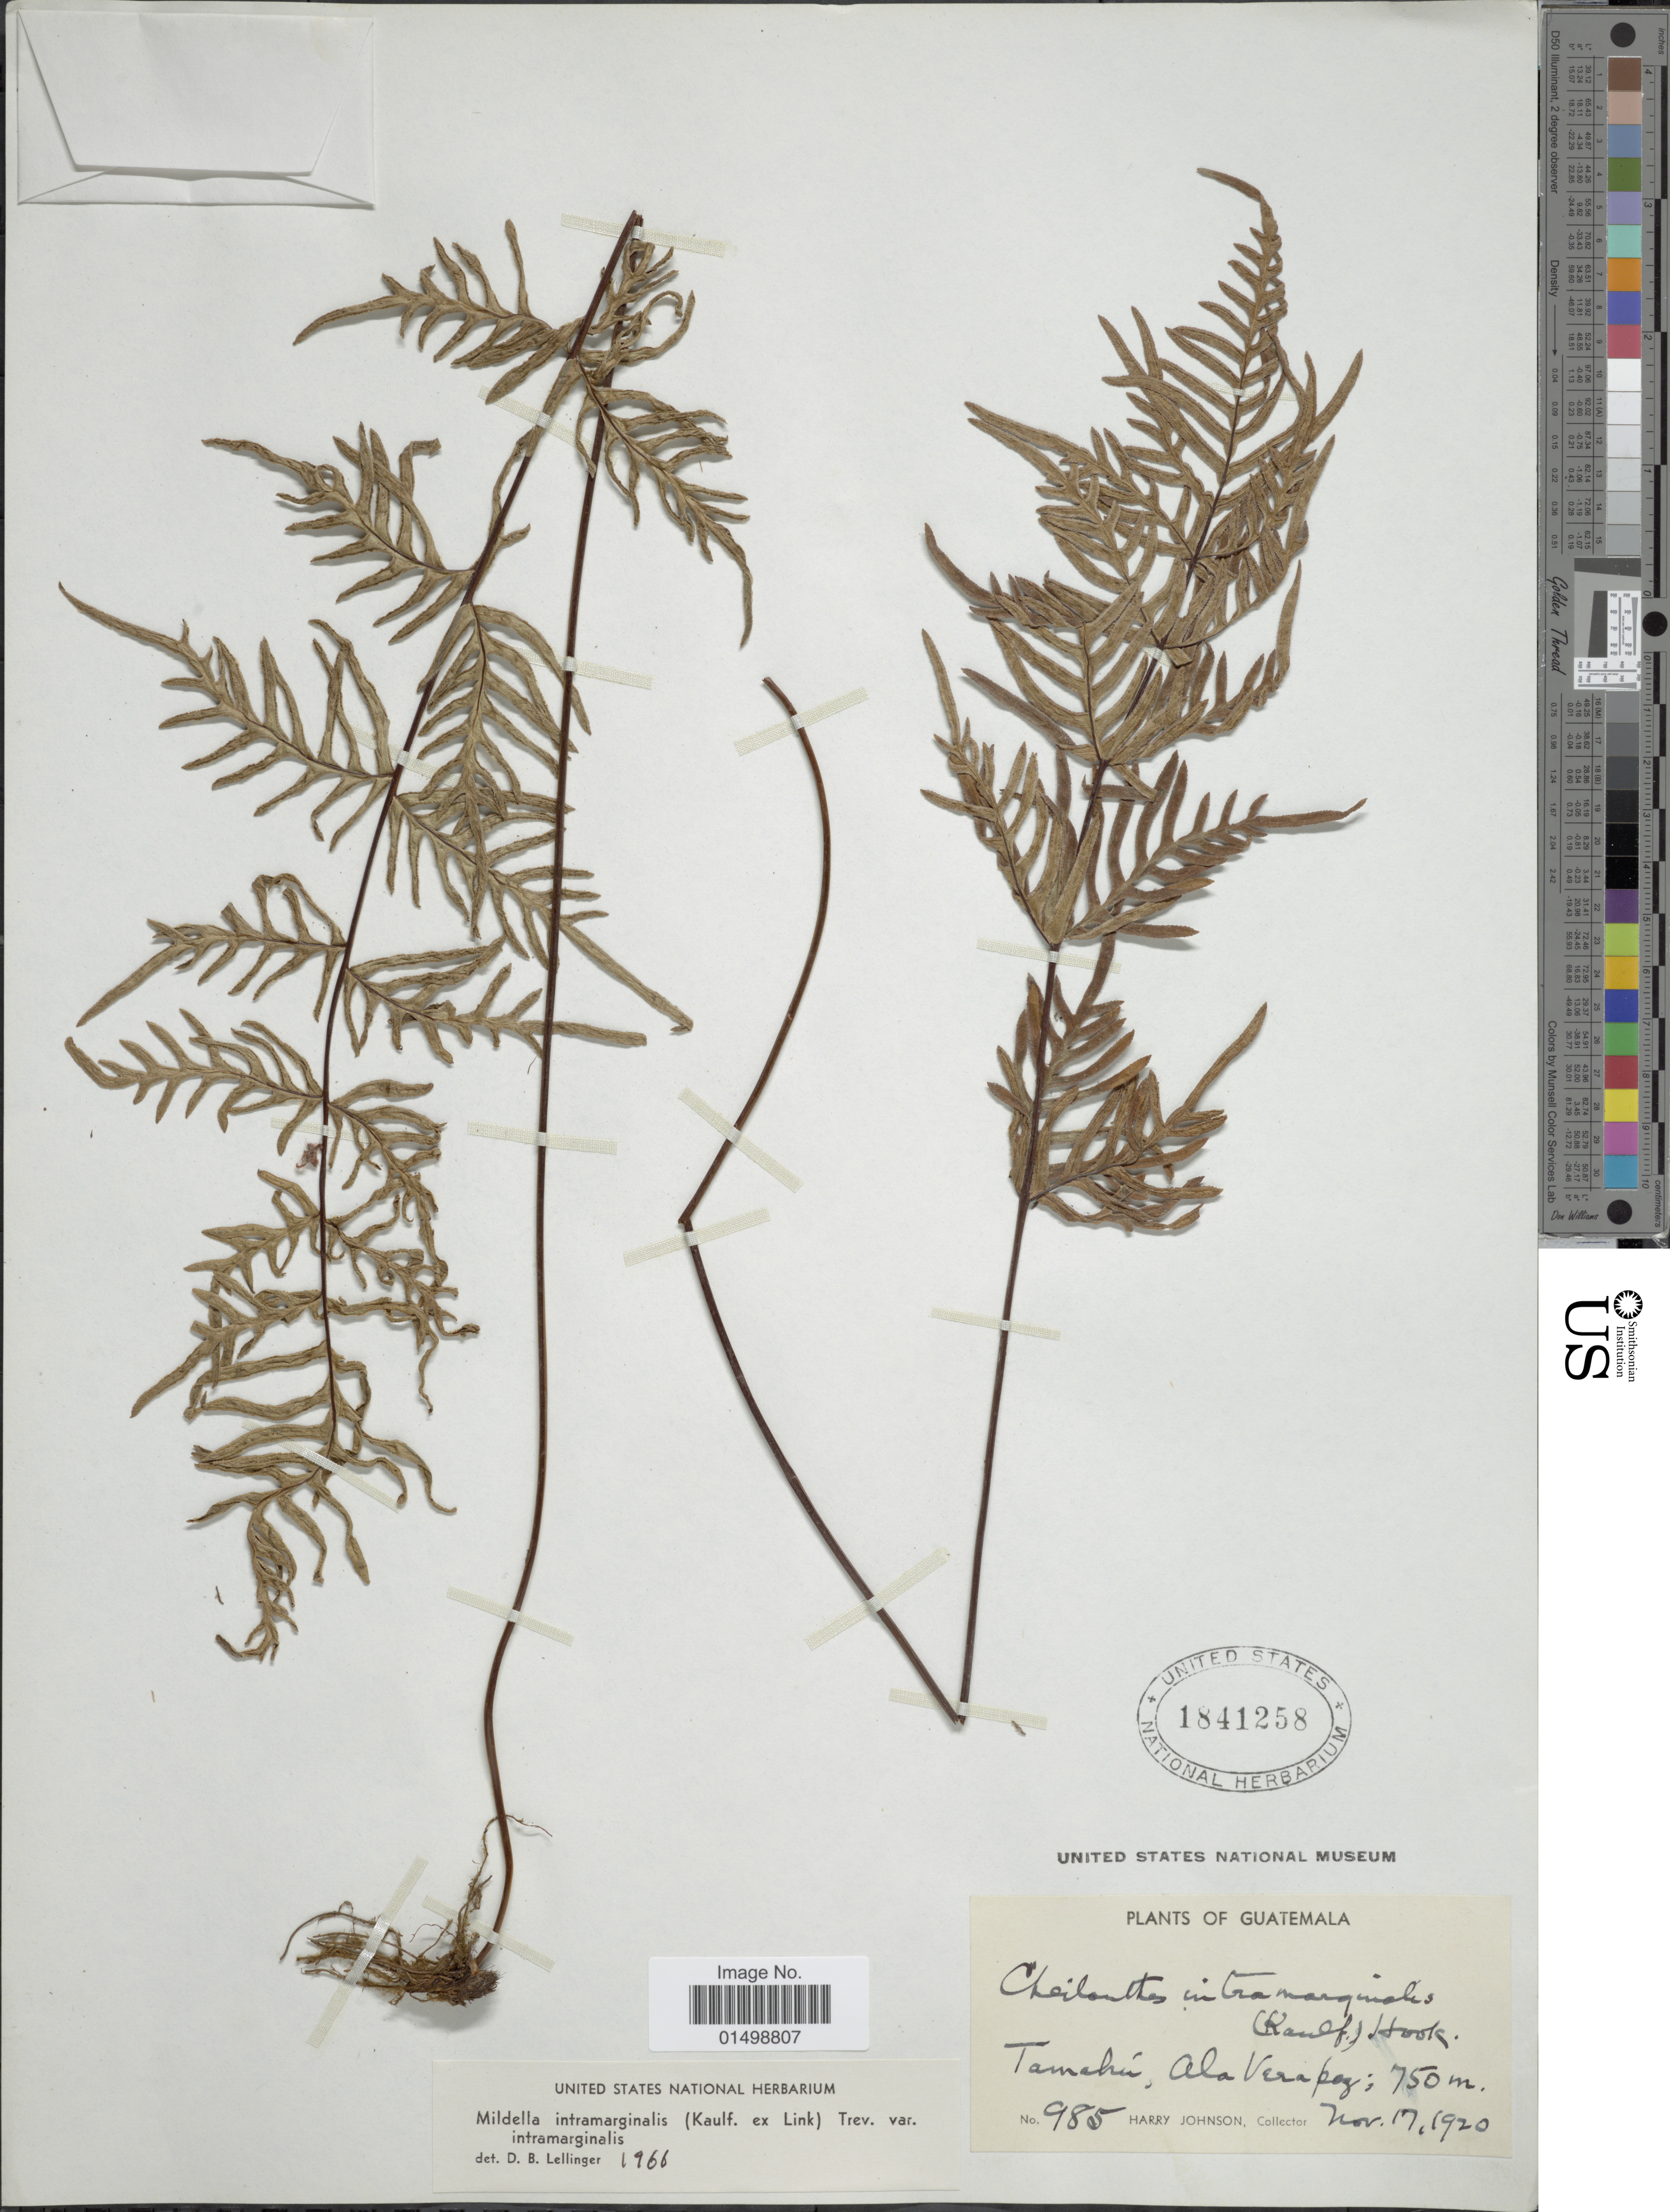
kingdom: Plantae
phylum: Tracheophyta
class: Polypodiopsida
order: Polypodiales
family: Pteridaceae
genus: Cheilanthes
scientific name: Cheilanthes intramarginalis var. intramarginalis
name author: (Kaulf.) Hook.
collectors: H. Johnson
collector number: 985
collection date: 1920-11-17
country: Guatemala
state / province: Alta Verapaz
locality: Tamahie, Alta Verapaz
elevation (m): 750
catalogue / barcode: US 1841258